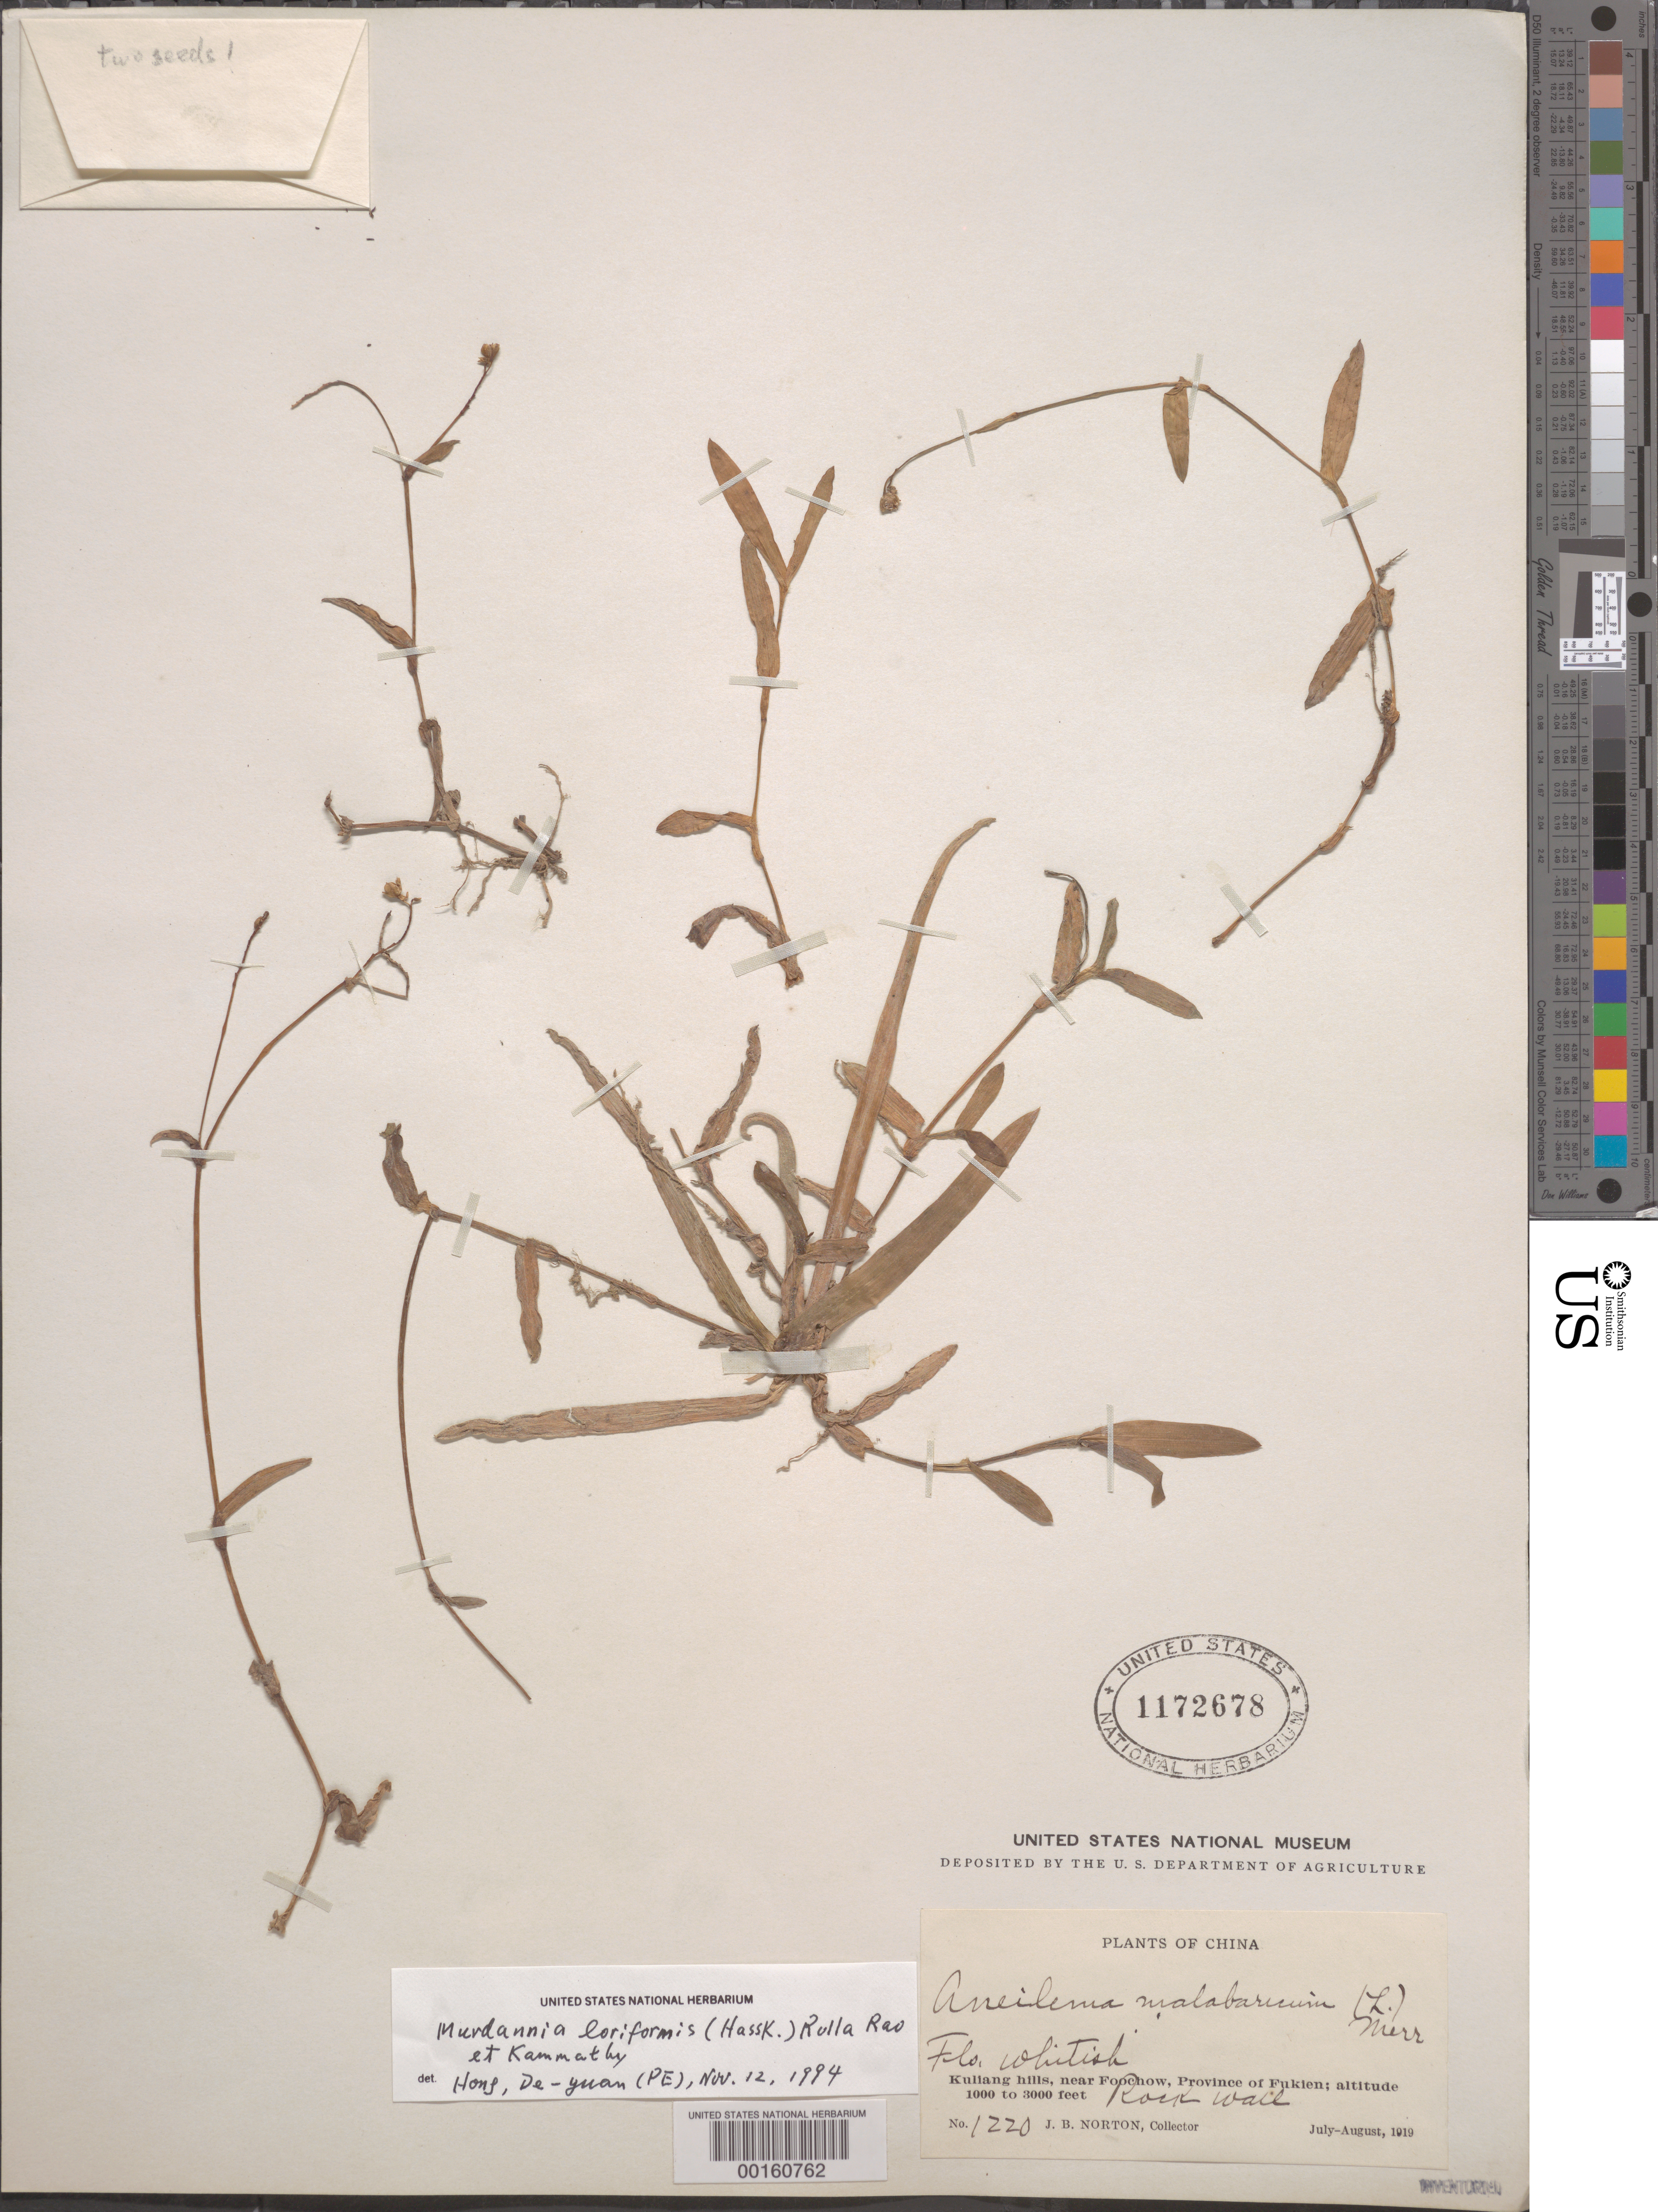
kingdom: Plantae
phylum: Tracheophyta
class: Liliopsida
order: Commelinales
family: Commelinaceae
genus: Murdannia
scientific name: Murdannia loriformis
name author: (Hassk.) R.S. Rao & Kammathy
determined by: Hong, D. Y.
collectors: J. Norton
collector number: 1220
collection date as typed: Jul 1919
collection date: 1919-07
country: China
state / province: Fujian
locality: Kuliang hills, near foochow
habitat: Rock wall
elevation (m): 305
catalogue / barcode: US 1172678